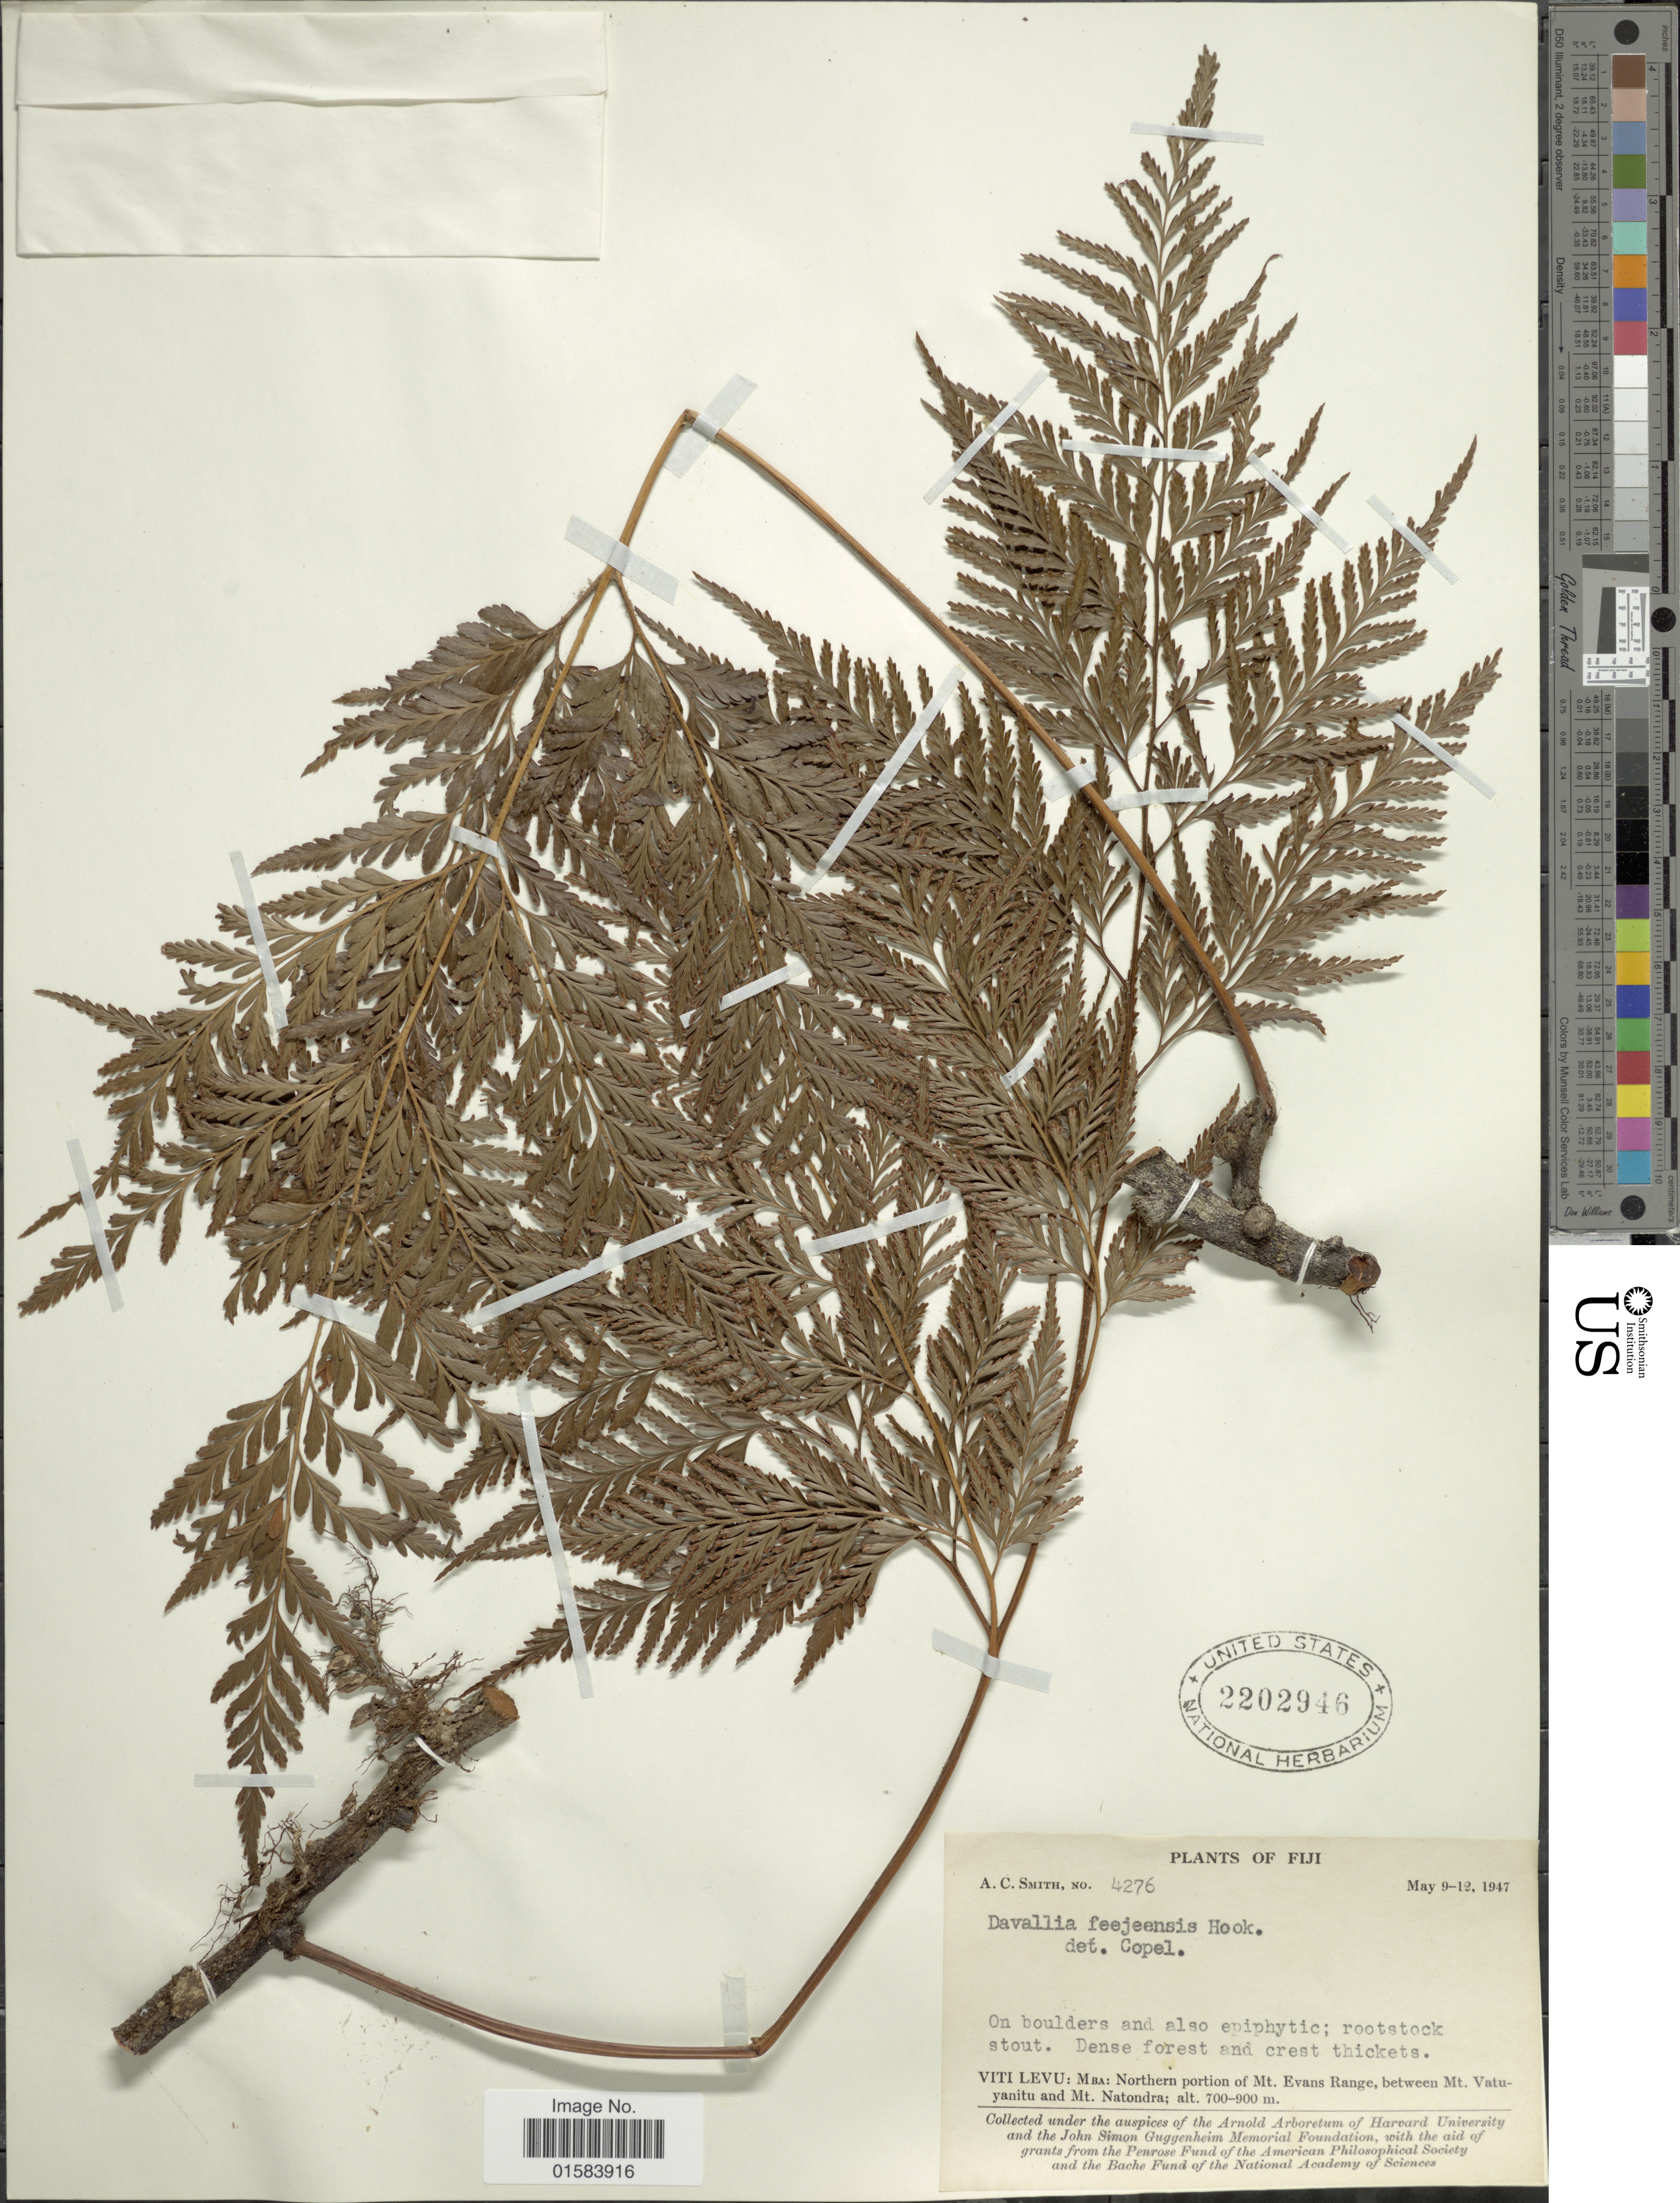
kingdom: Plantae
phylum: Tracheophyta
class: Polypodiopsida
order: Polypodiales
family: Davalliaceae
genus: Davallia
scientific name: Davallia solida var. fejeensis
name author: (Hook.) Noot.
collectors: A. C. Smith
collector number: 4276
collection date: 1947-05-09/1947-05-12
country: Fiji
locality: Viti Levu: Mba: Northern portion of Mt Evans Range, between Mt Vatuyanitu and Mt. Natondra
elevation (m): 700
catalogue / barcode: US 2202946